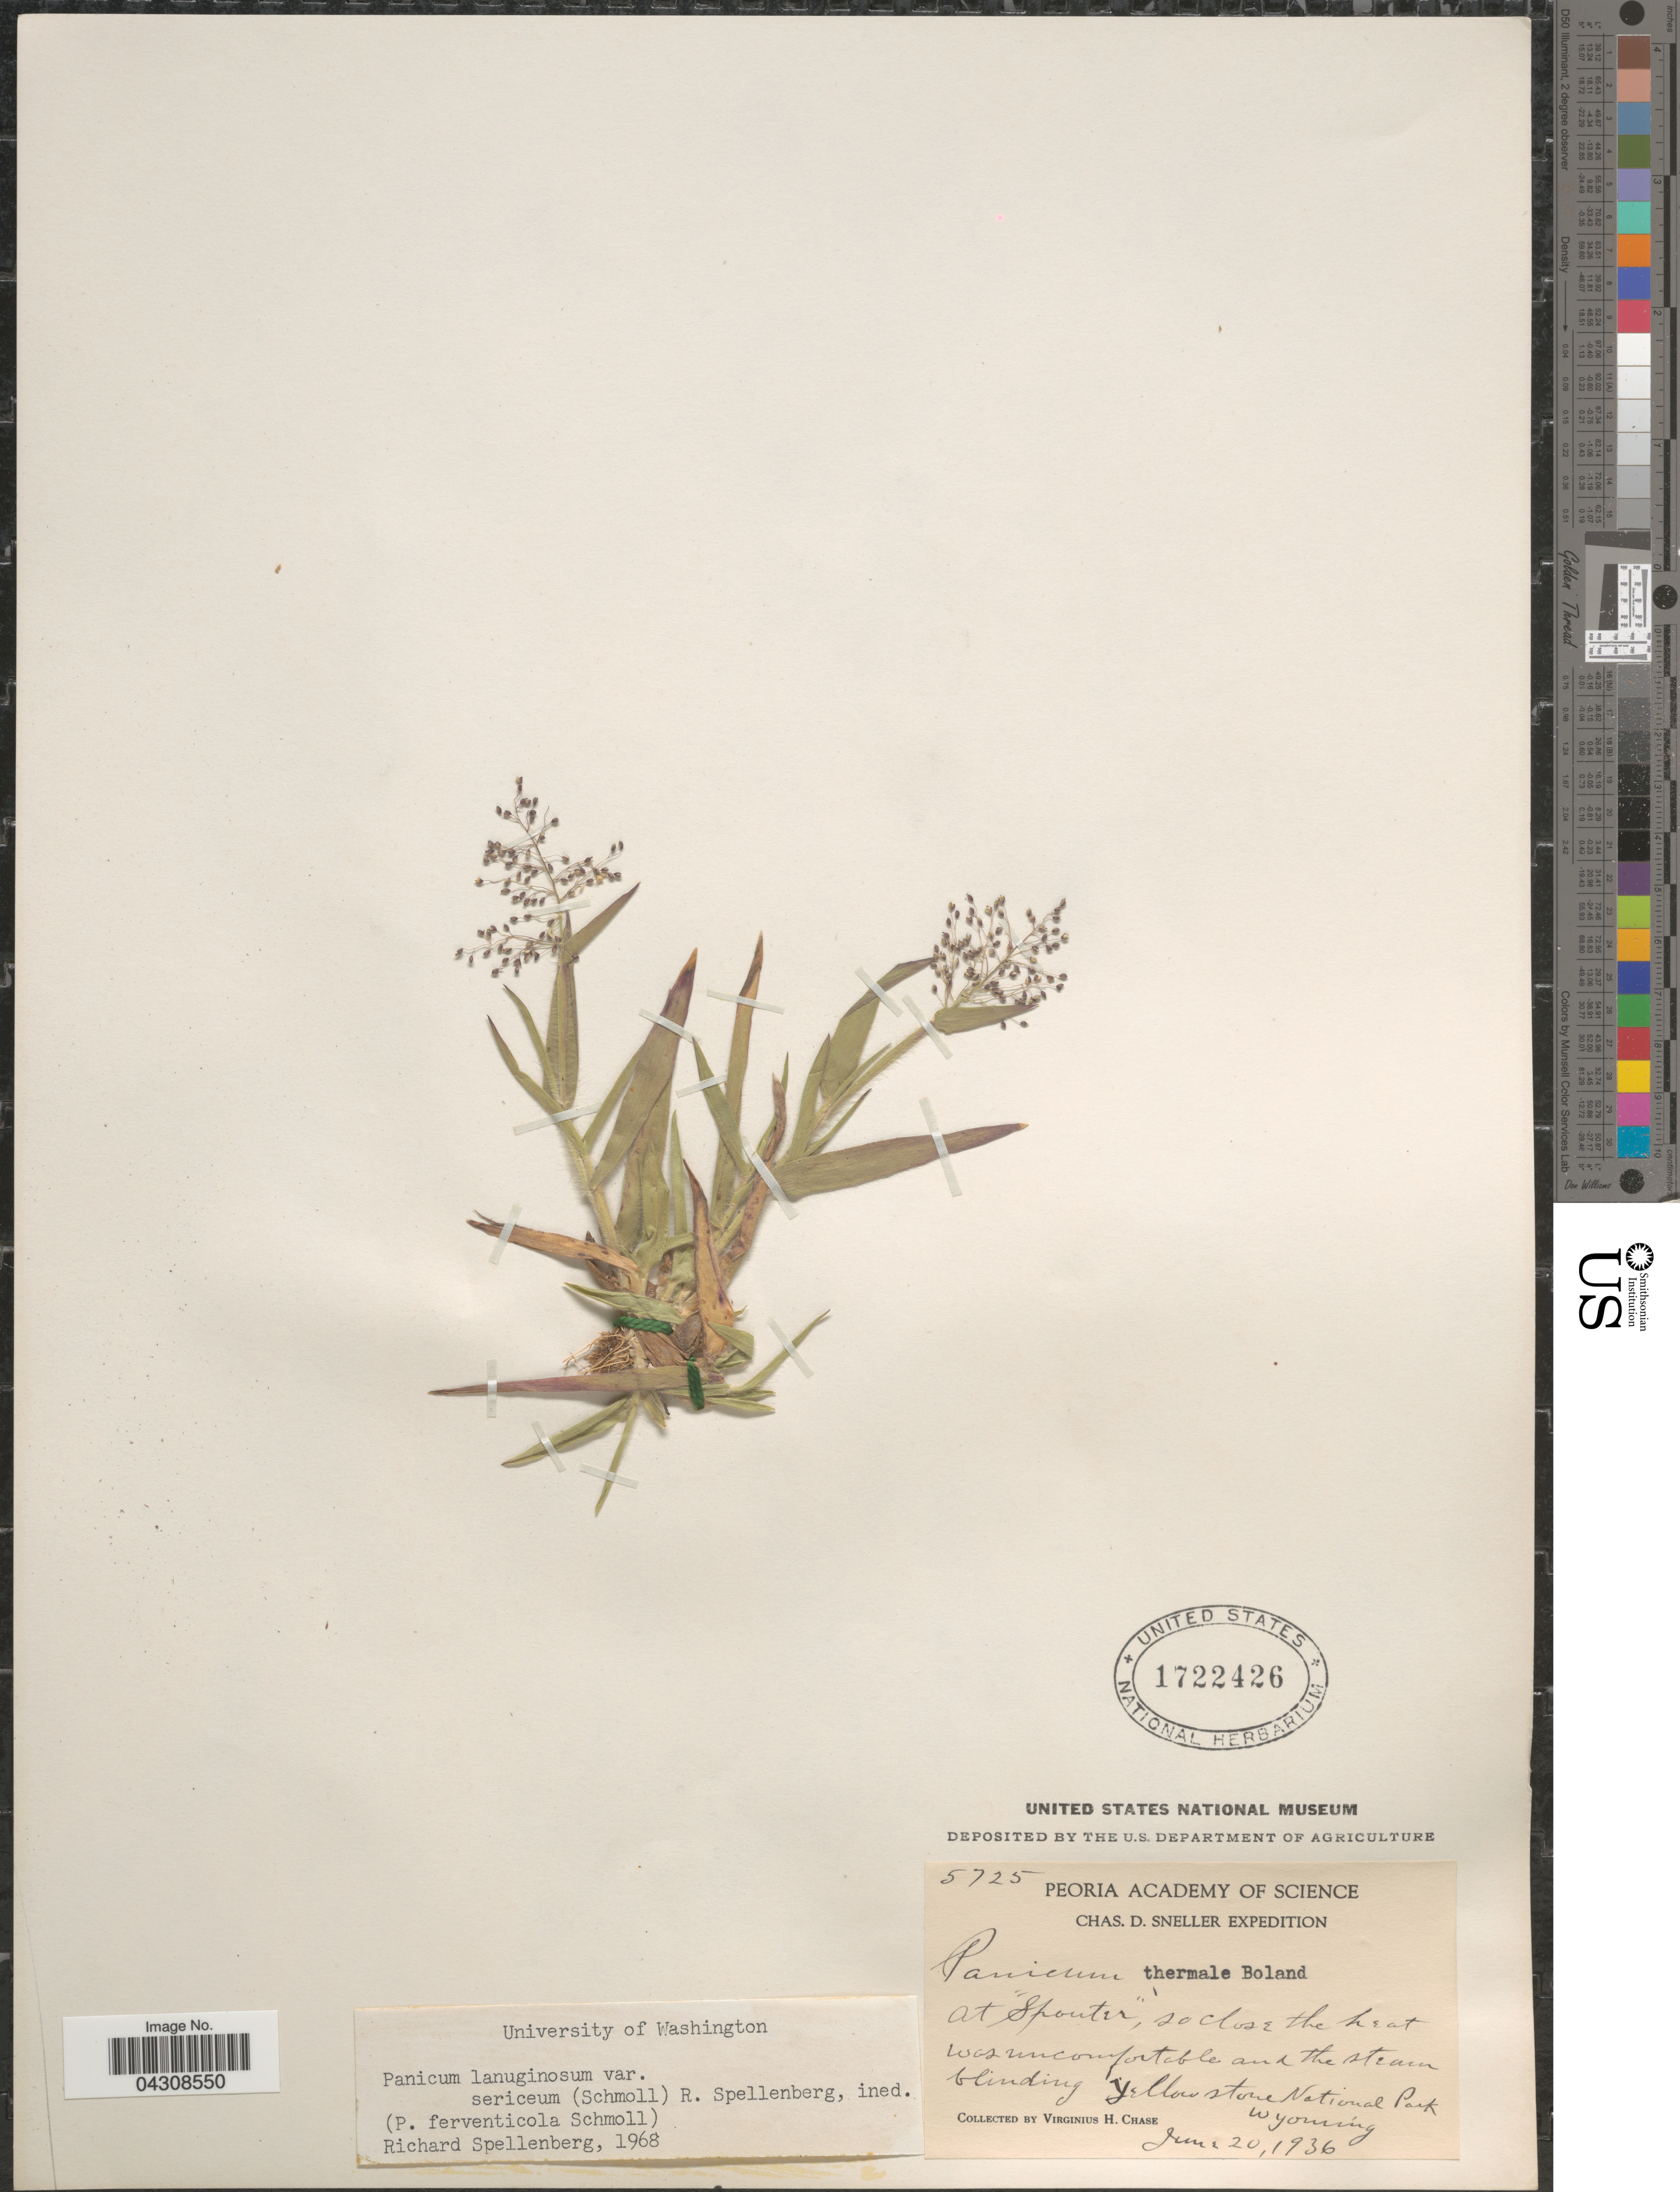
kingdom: Plantae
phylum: Tracheophyta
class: Liliopsida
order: Poales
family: Poaceae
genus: Dichanthelium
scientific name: Dichanthelium acuminatum var. acuminatum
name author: (Sw.) Gould & C.A. Clark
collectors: V. H. Chase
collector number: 5725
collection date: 1936-06-20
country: United States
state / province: Wyoming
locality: Chas. D. Sneller Expedition. Yellowstone National Park.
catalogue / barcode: US 1722426